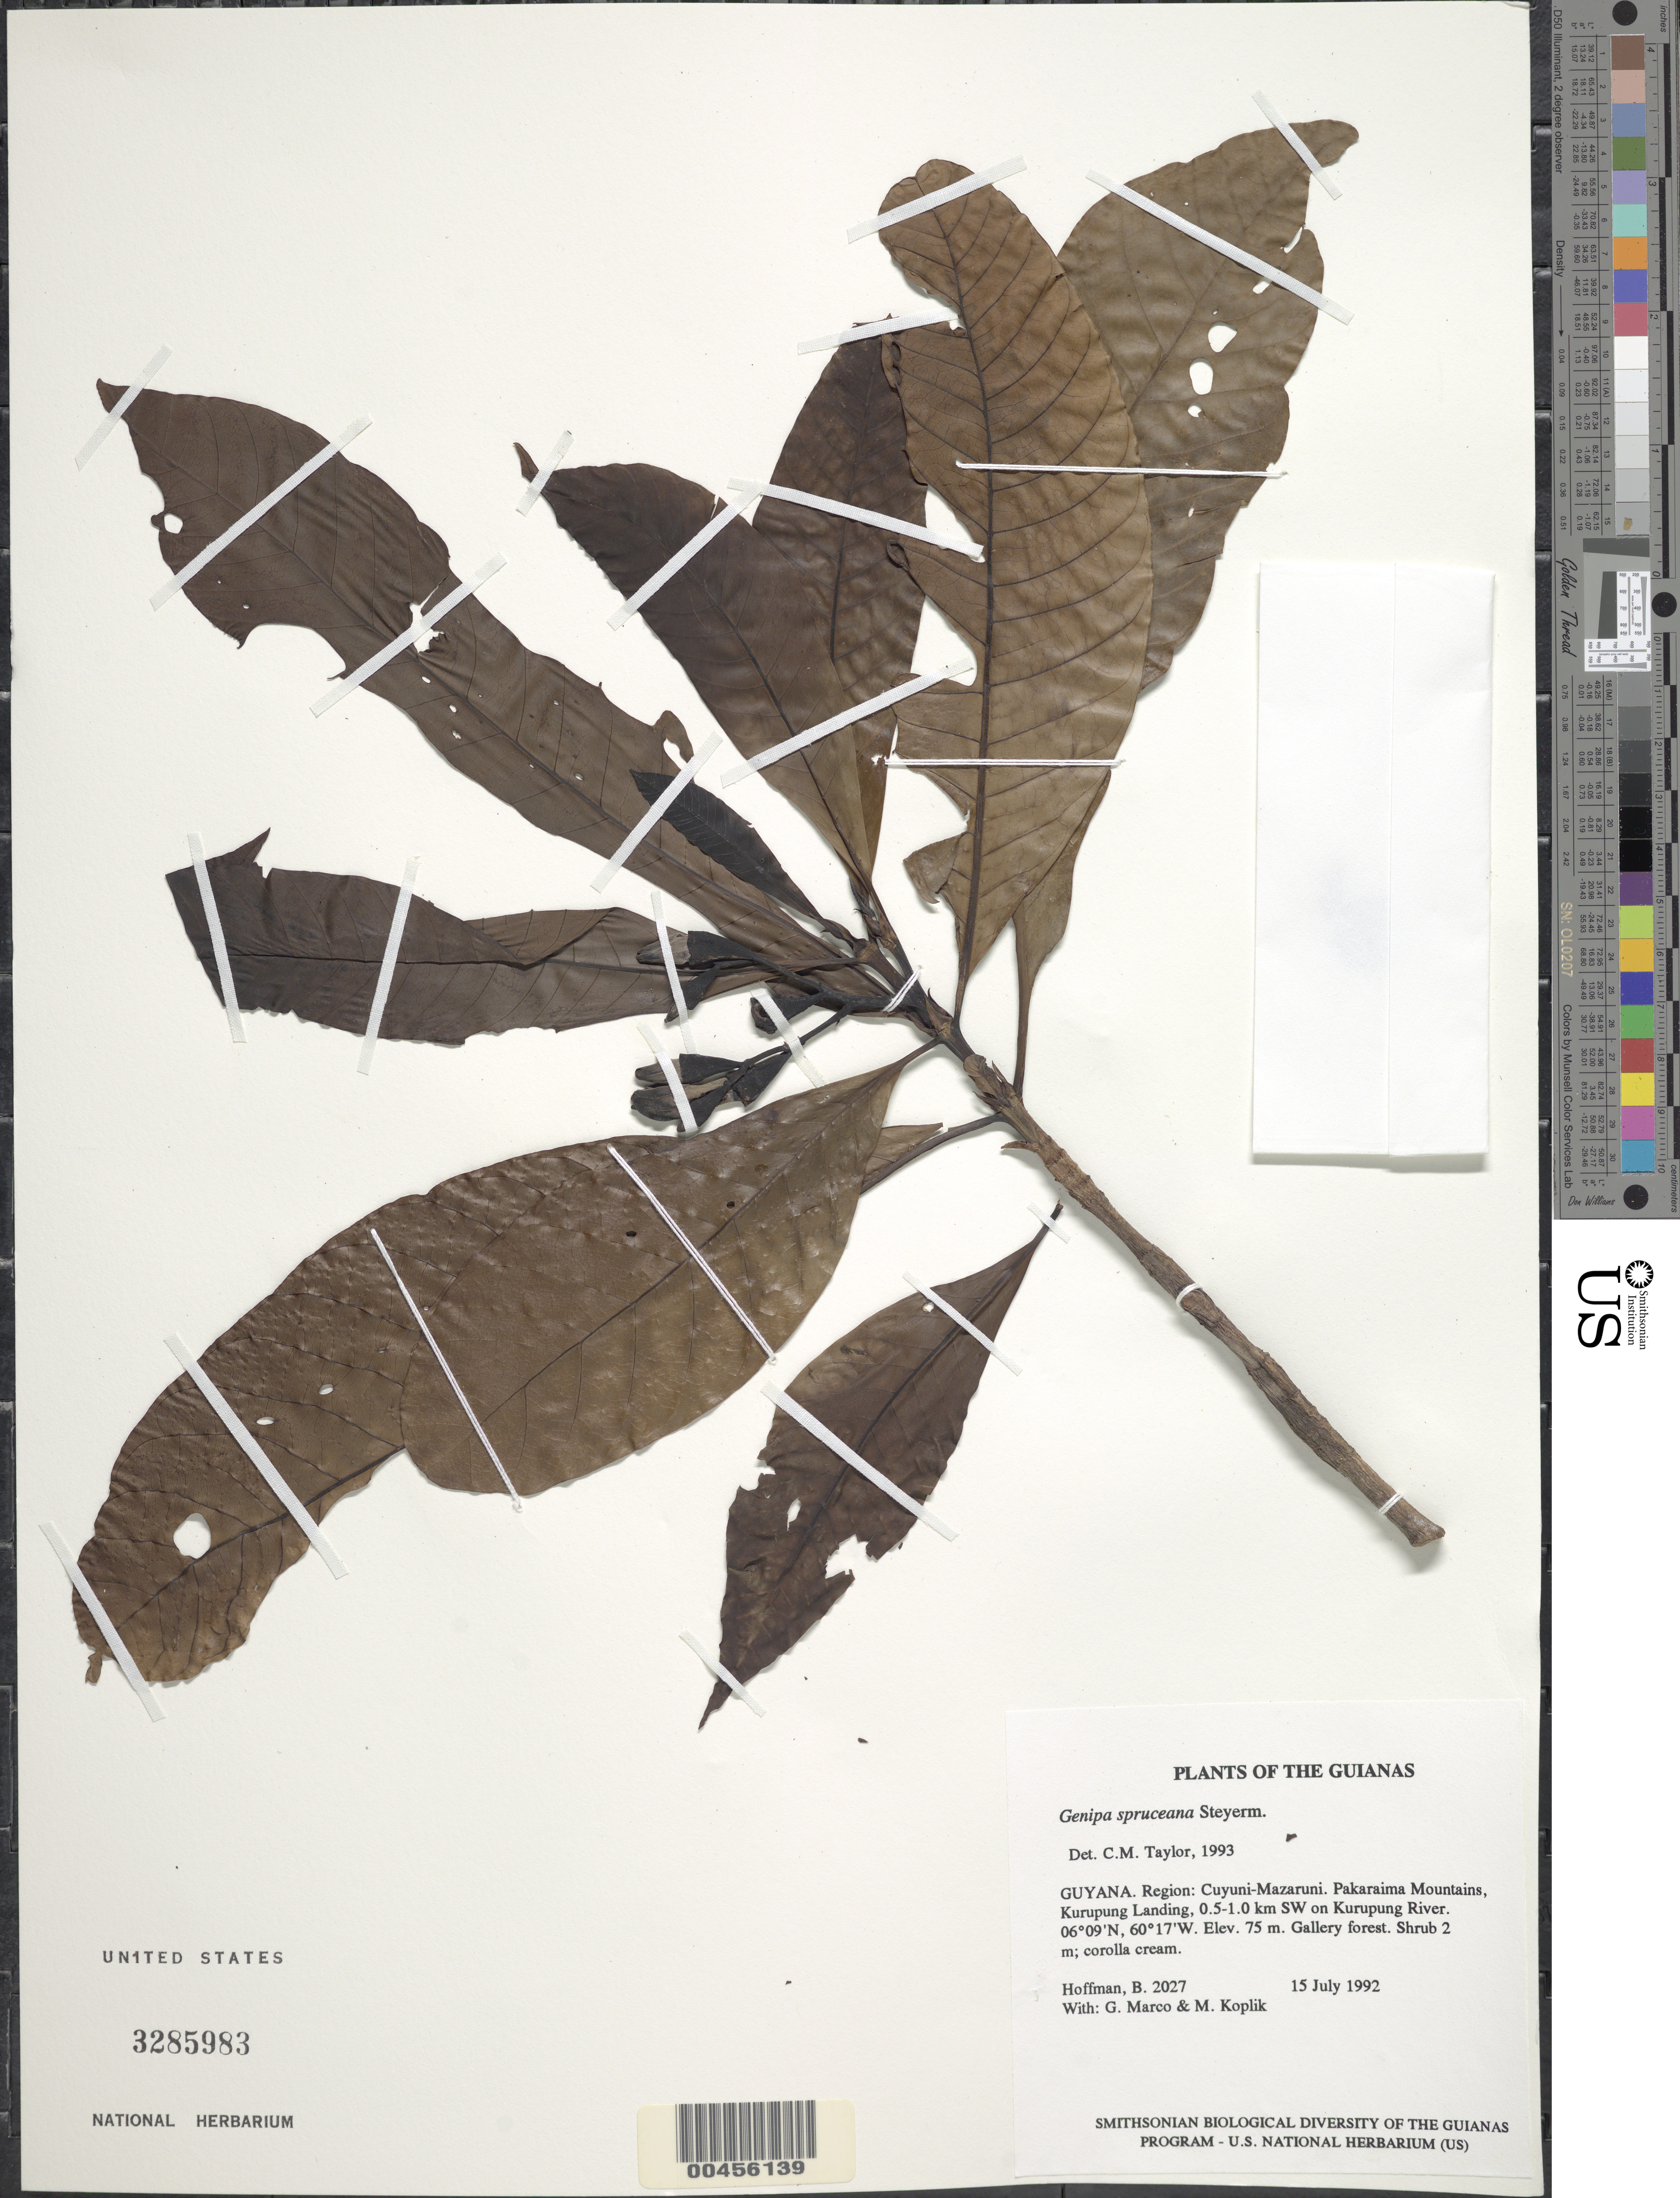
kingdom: Plantae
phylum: Tracheophyta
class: Magnoliopsida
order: Gentianales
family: Rubiaceae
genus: Genipa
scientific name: Genipa spruceana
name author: Steyerm.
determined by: Taylor, Charlotte M.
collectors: B. Hoffman, G. Marco & M. Koplik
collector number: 2027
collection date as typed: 15 July 1992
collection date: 1992-07-15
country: Guyana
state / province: Cuyuni-Mazaruni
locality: Pakaraima Mountains, Kurupung Landing, 0.5-1.0 km SW on Kurupung River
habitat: Gallery forest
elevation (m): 75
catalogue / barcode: US 3285983